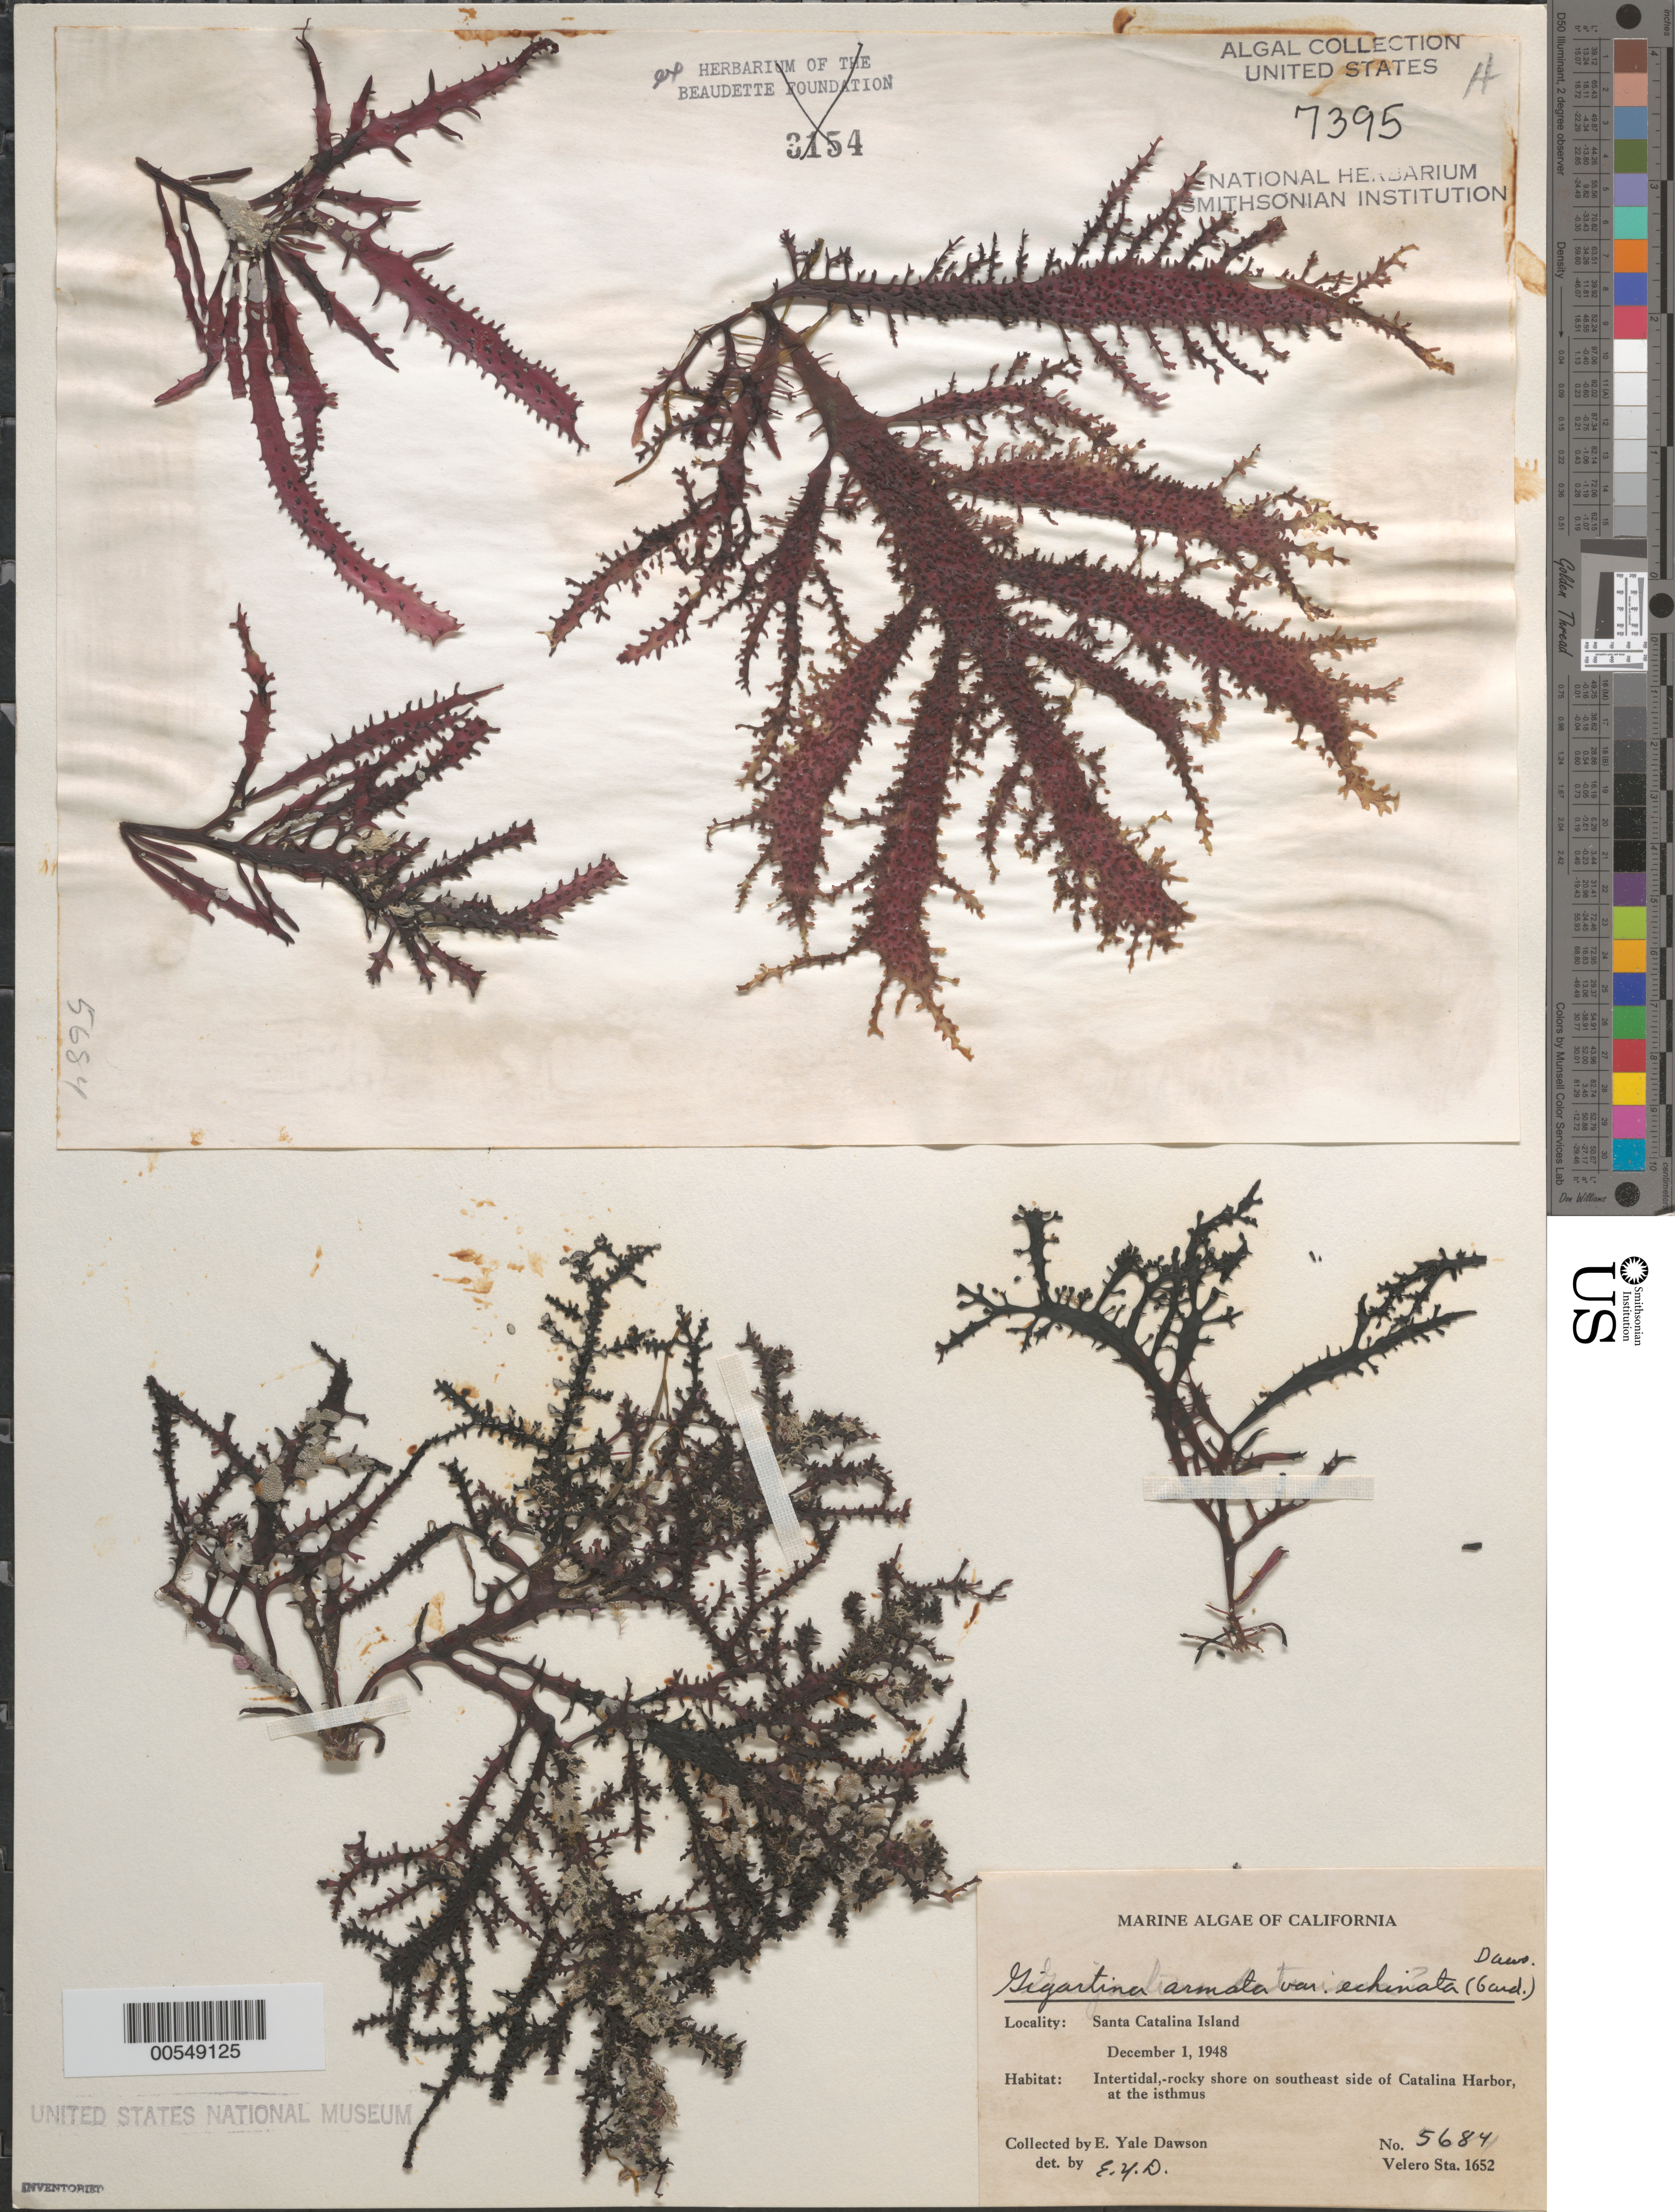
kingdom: Plantae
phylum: Rhodophyta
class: Florideophyceae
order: Gigartinales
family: Gigartinaceae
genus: Chondracanthus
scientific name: Chondracanthus spinosus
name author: (Kütz.) Guiry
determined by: Algae name updating Project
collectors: E. Y. Dawson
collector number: EYD 5684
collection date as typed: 01 Dec 1948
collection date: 1948-12-01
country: United States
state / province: California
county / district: Los Angeles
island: Santa Catalina Island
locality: Isthmus area, Catalina Harbor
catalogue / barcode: US 7395